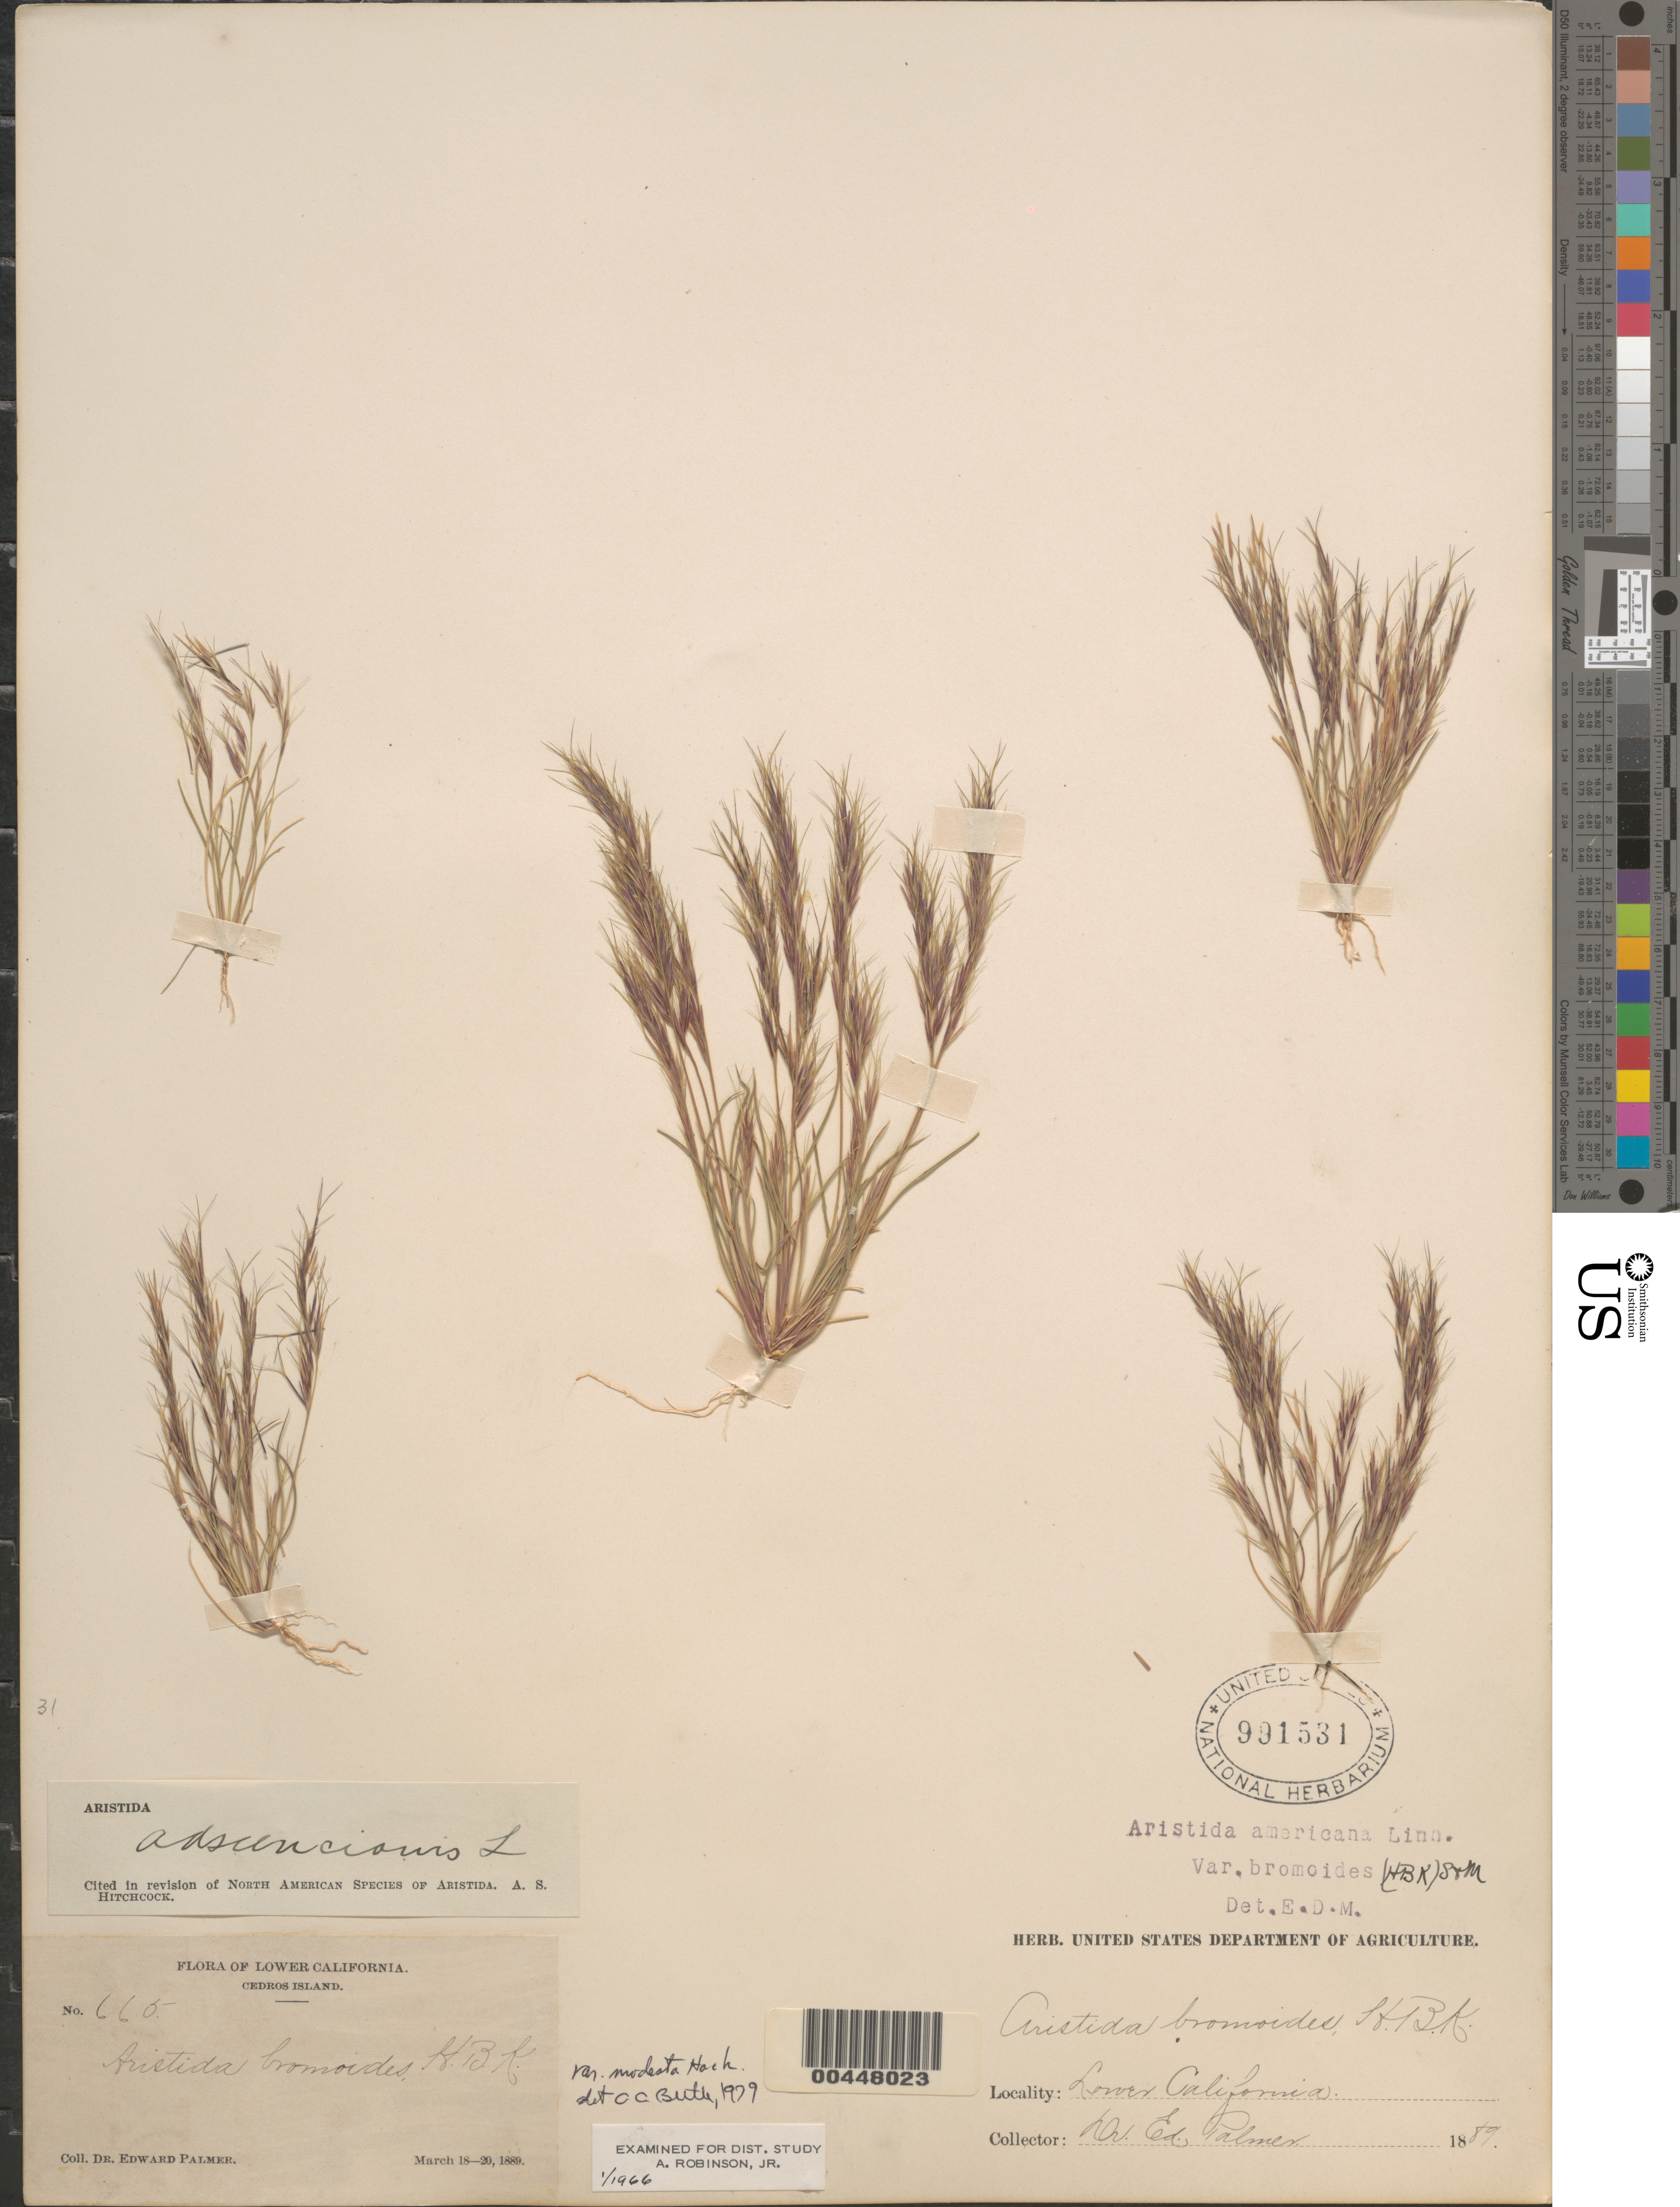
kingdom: Plantae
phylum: Tracheophyta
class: Liliopsida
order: Poales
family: Poaceae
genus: Aristida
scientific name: Aristida adscensionis var. modesta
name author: Hack. in Stuck.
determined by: Beetle, Alan A.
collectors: E. Palmer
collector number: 665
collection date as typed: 18 Mar 1889 to 20 Mar 1889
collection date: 1889-03-18/1889-03-20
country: Mexico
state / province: Baja California Norte / Baja California Sur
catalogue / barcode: US 991531